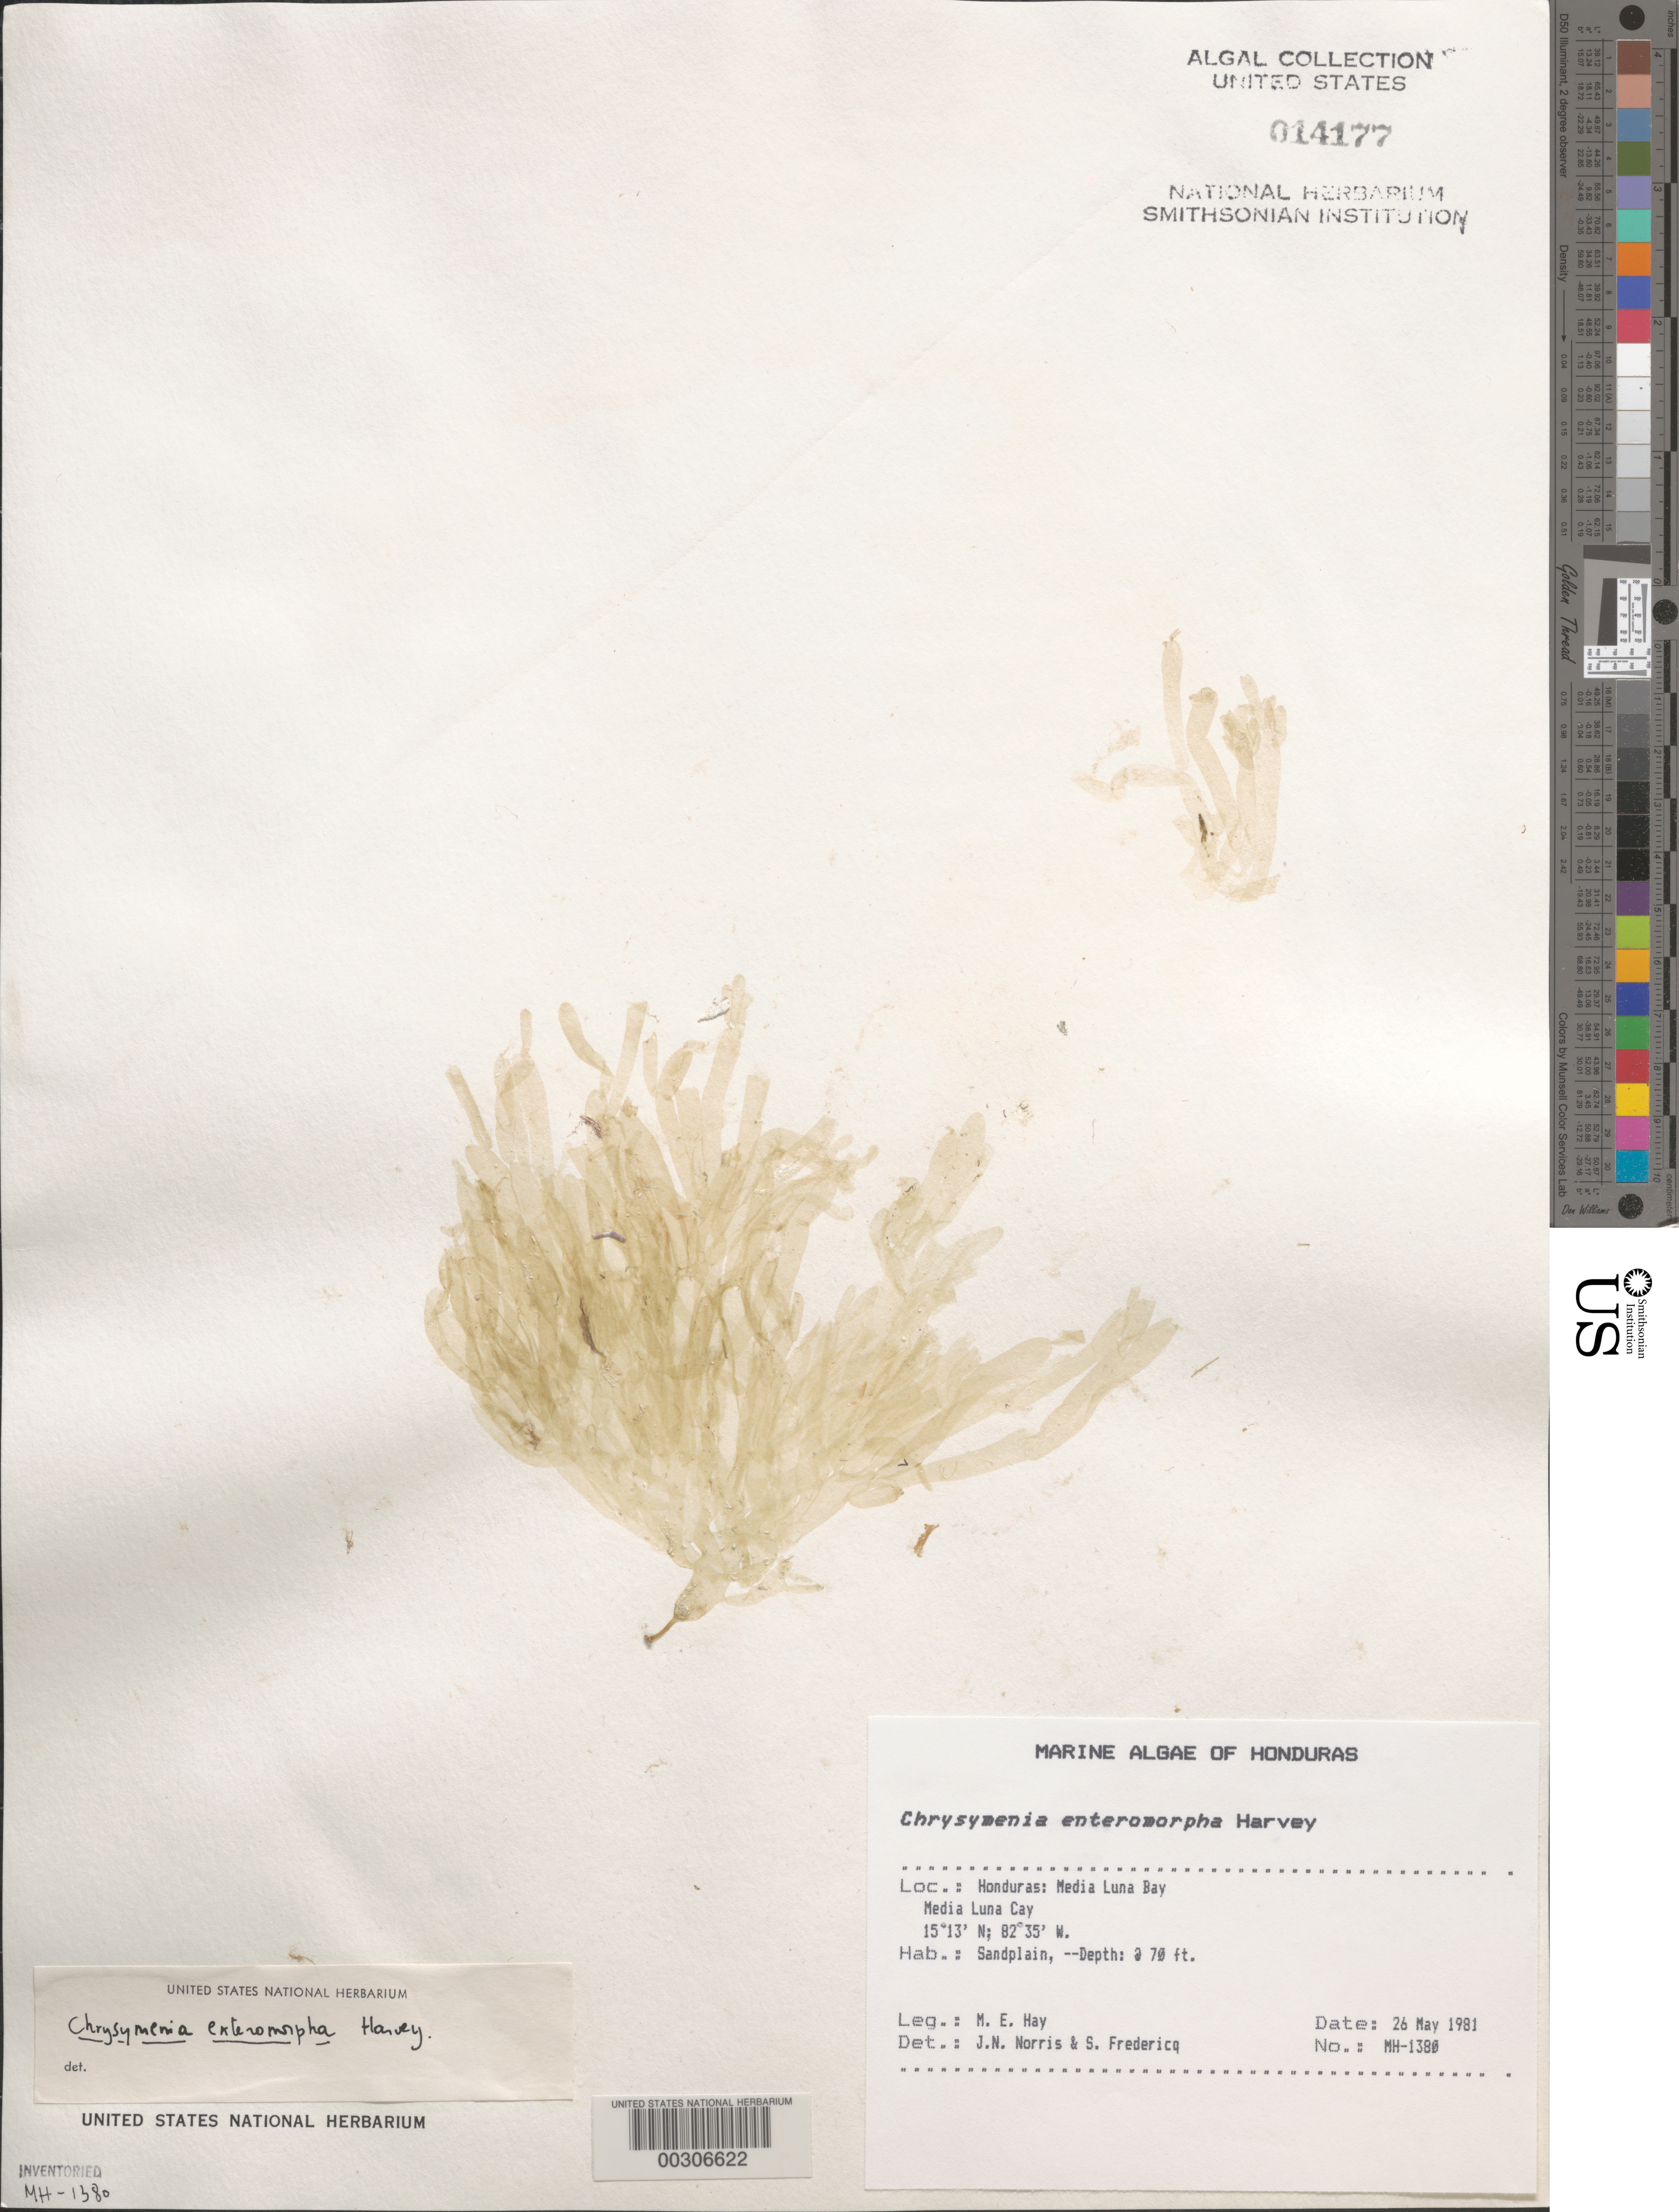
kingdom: Plantae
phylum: Rhodophyta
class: Florideophyceae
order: Rhodymeniales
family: Rhodymeniaceae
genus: Botryocladia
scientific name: Botryocladia enteromorpha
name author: (Harv.) W.E. Schmidt et al. in W.E. Schmidt et al.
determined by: Algae name updating Project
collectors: M. E. Hay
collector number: MEH-1380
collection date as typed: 26 May 1981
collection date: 1981-05-26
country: Honduras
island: Media Luna Cay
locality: Media Luna Bay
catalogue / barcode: US 14177